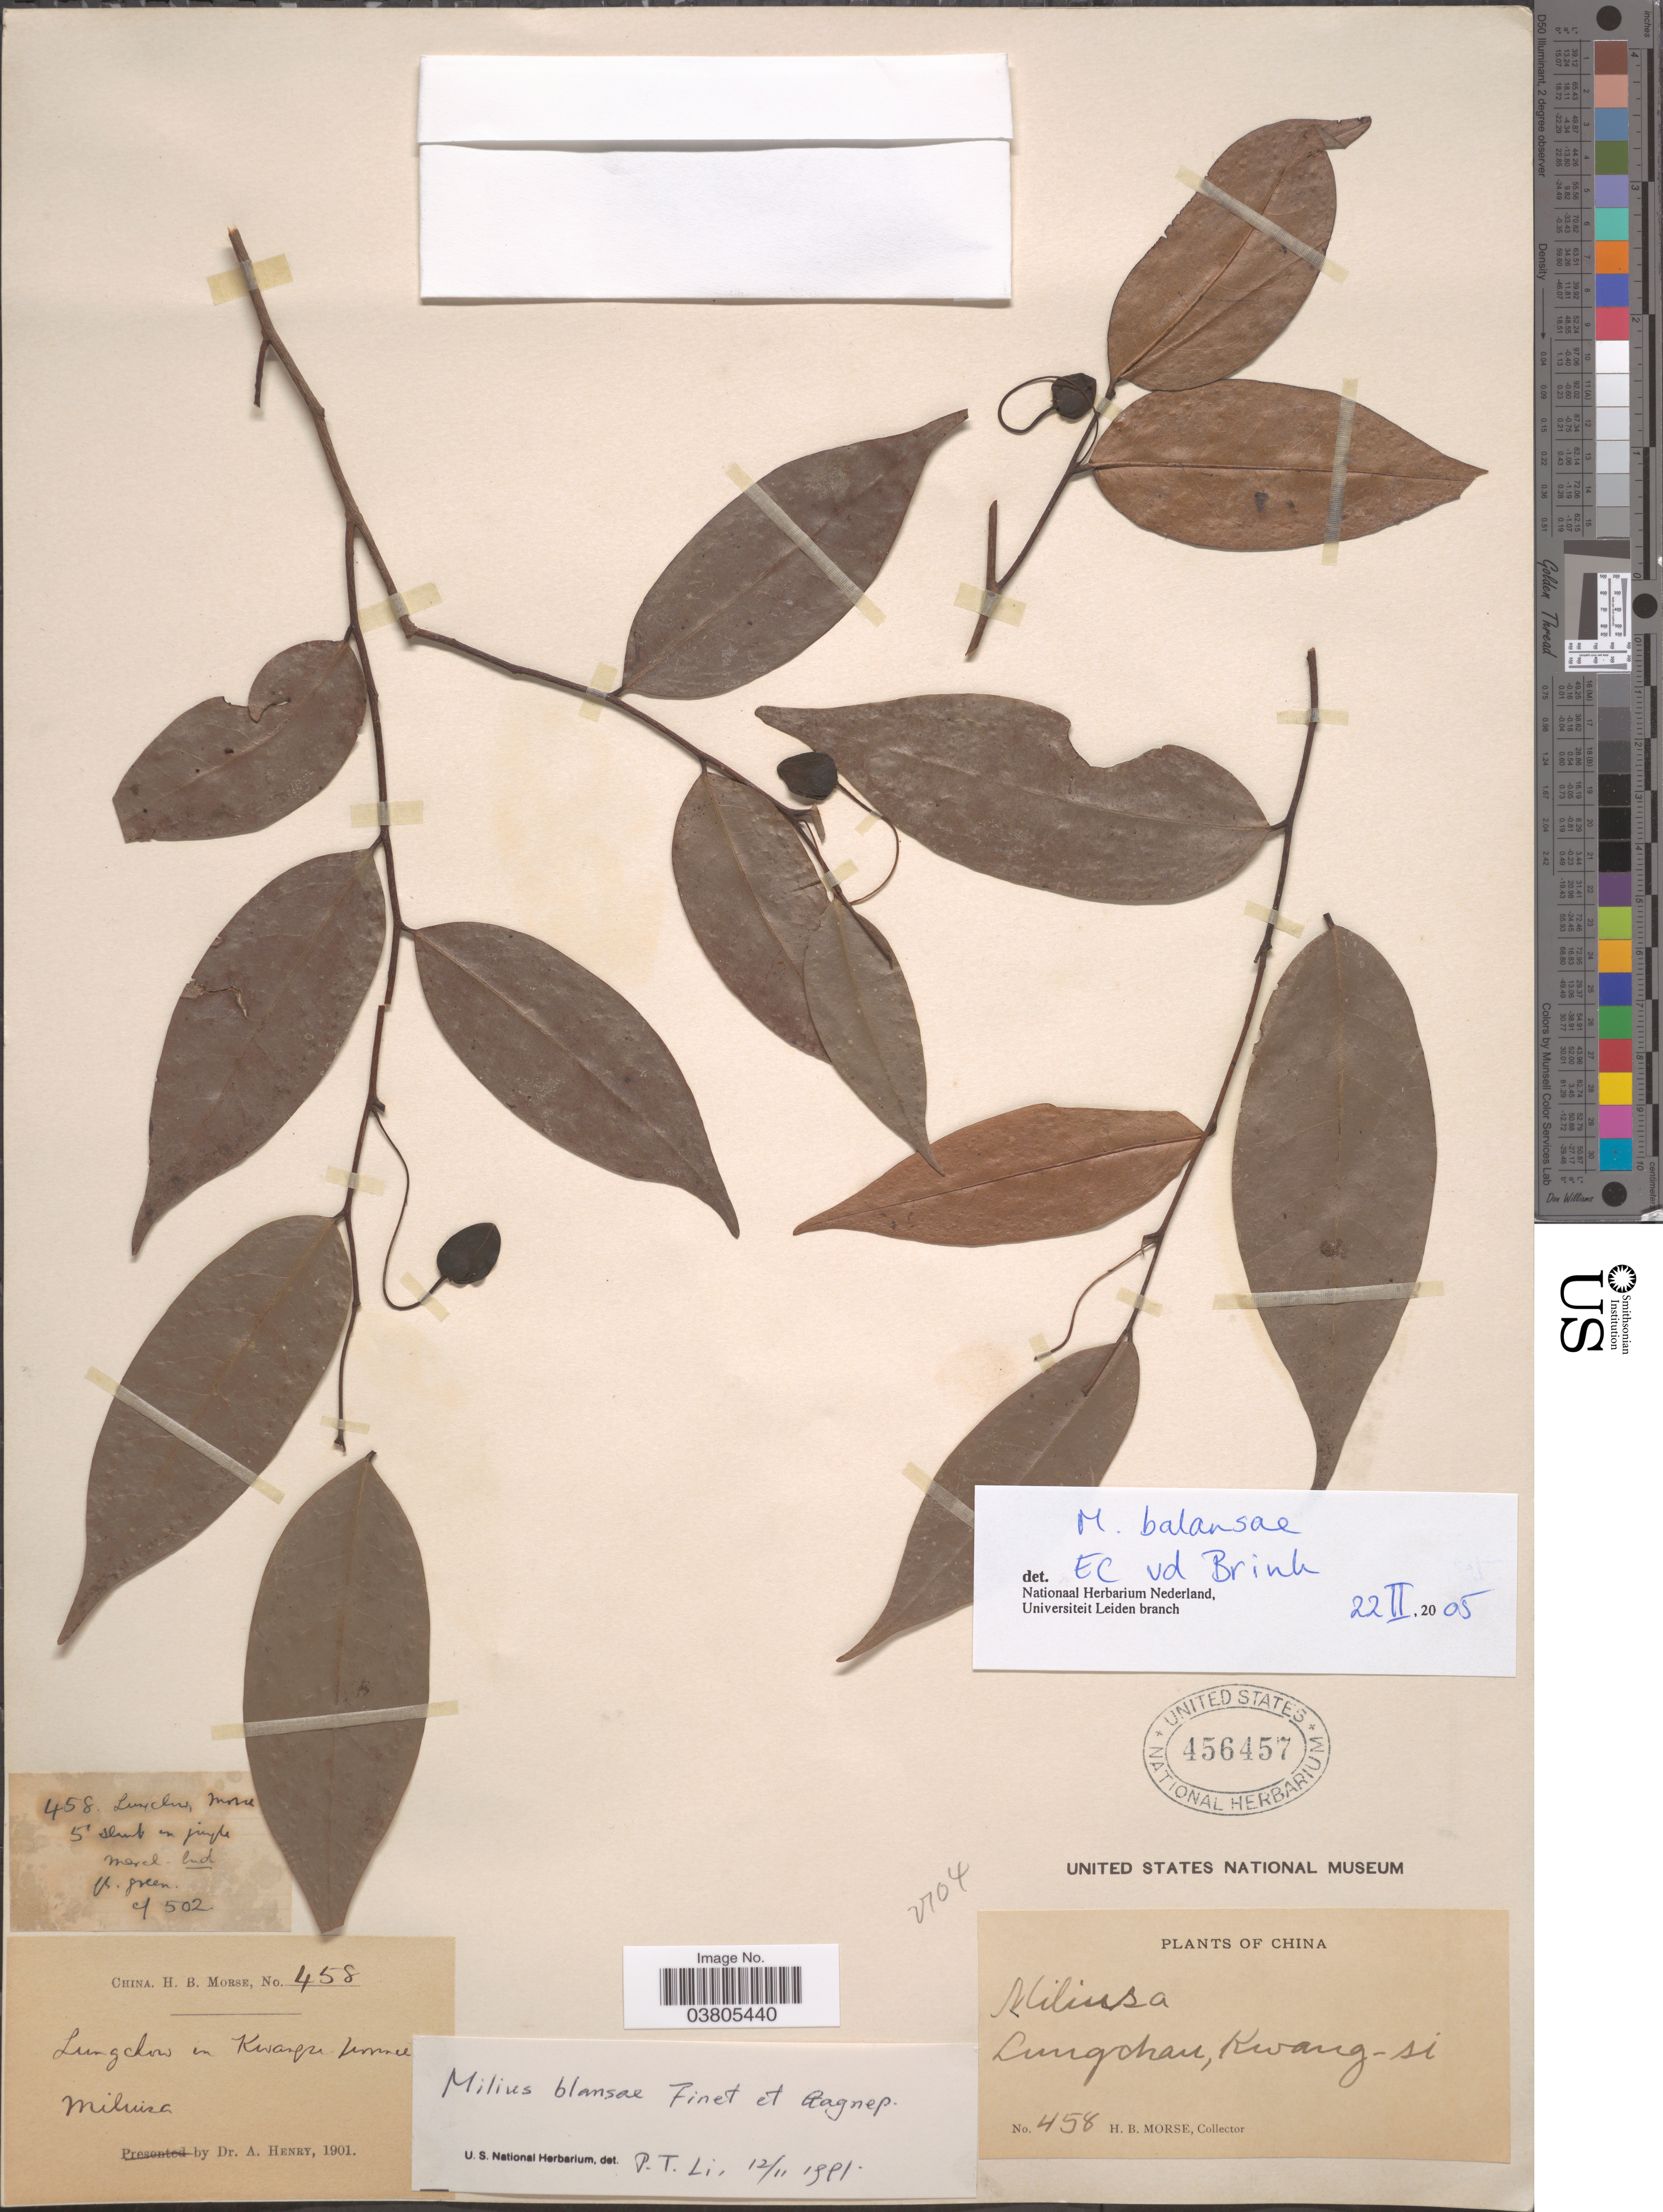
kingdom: Plantae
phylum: Tracheophyta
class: Magnoliopsida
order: Magnoliales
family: Annonaceae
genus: Miliusa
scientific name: Miliusa balansae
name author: Finet & Gagnep.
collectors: H. Morse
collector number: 458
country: China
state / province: Guangxi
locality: Lungchau, Kwang-si. Lungchow in Kwangsi.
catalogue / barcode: US 456457